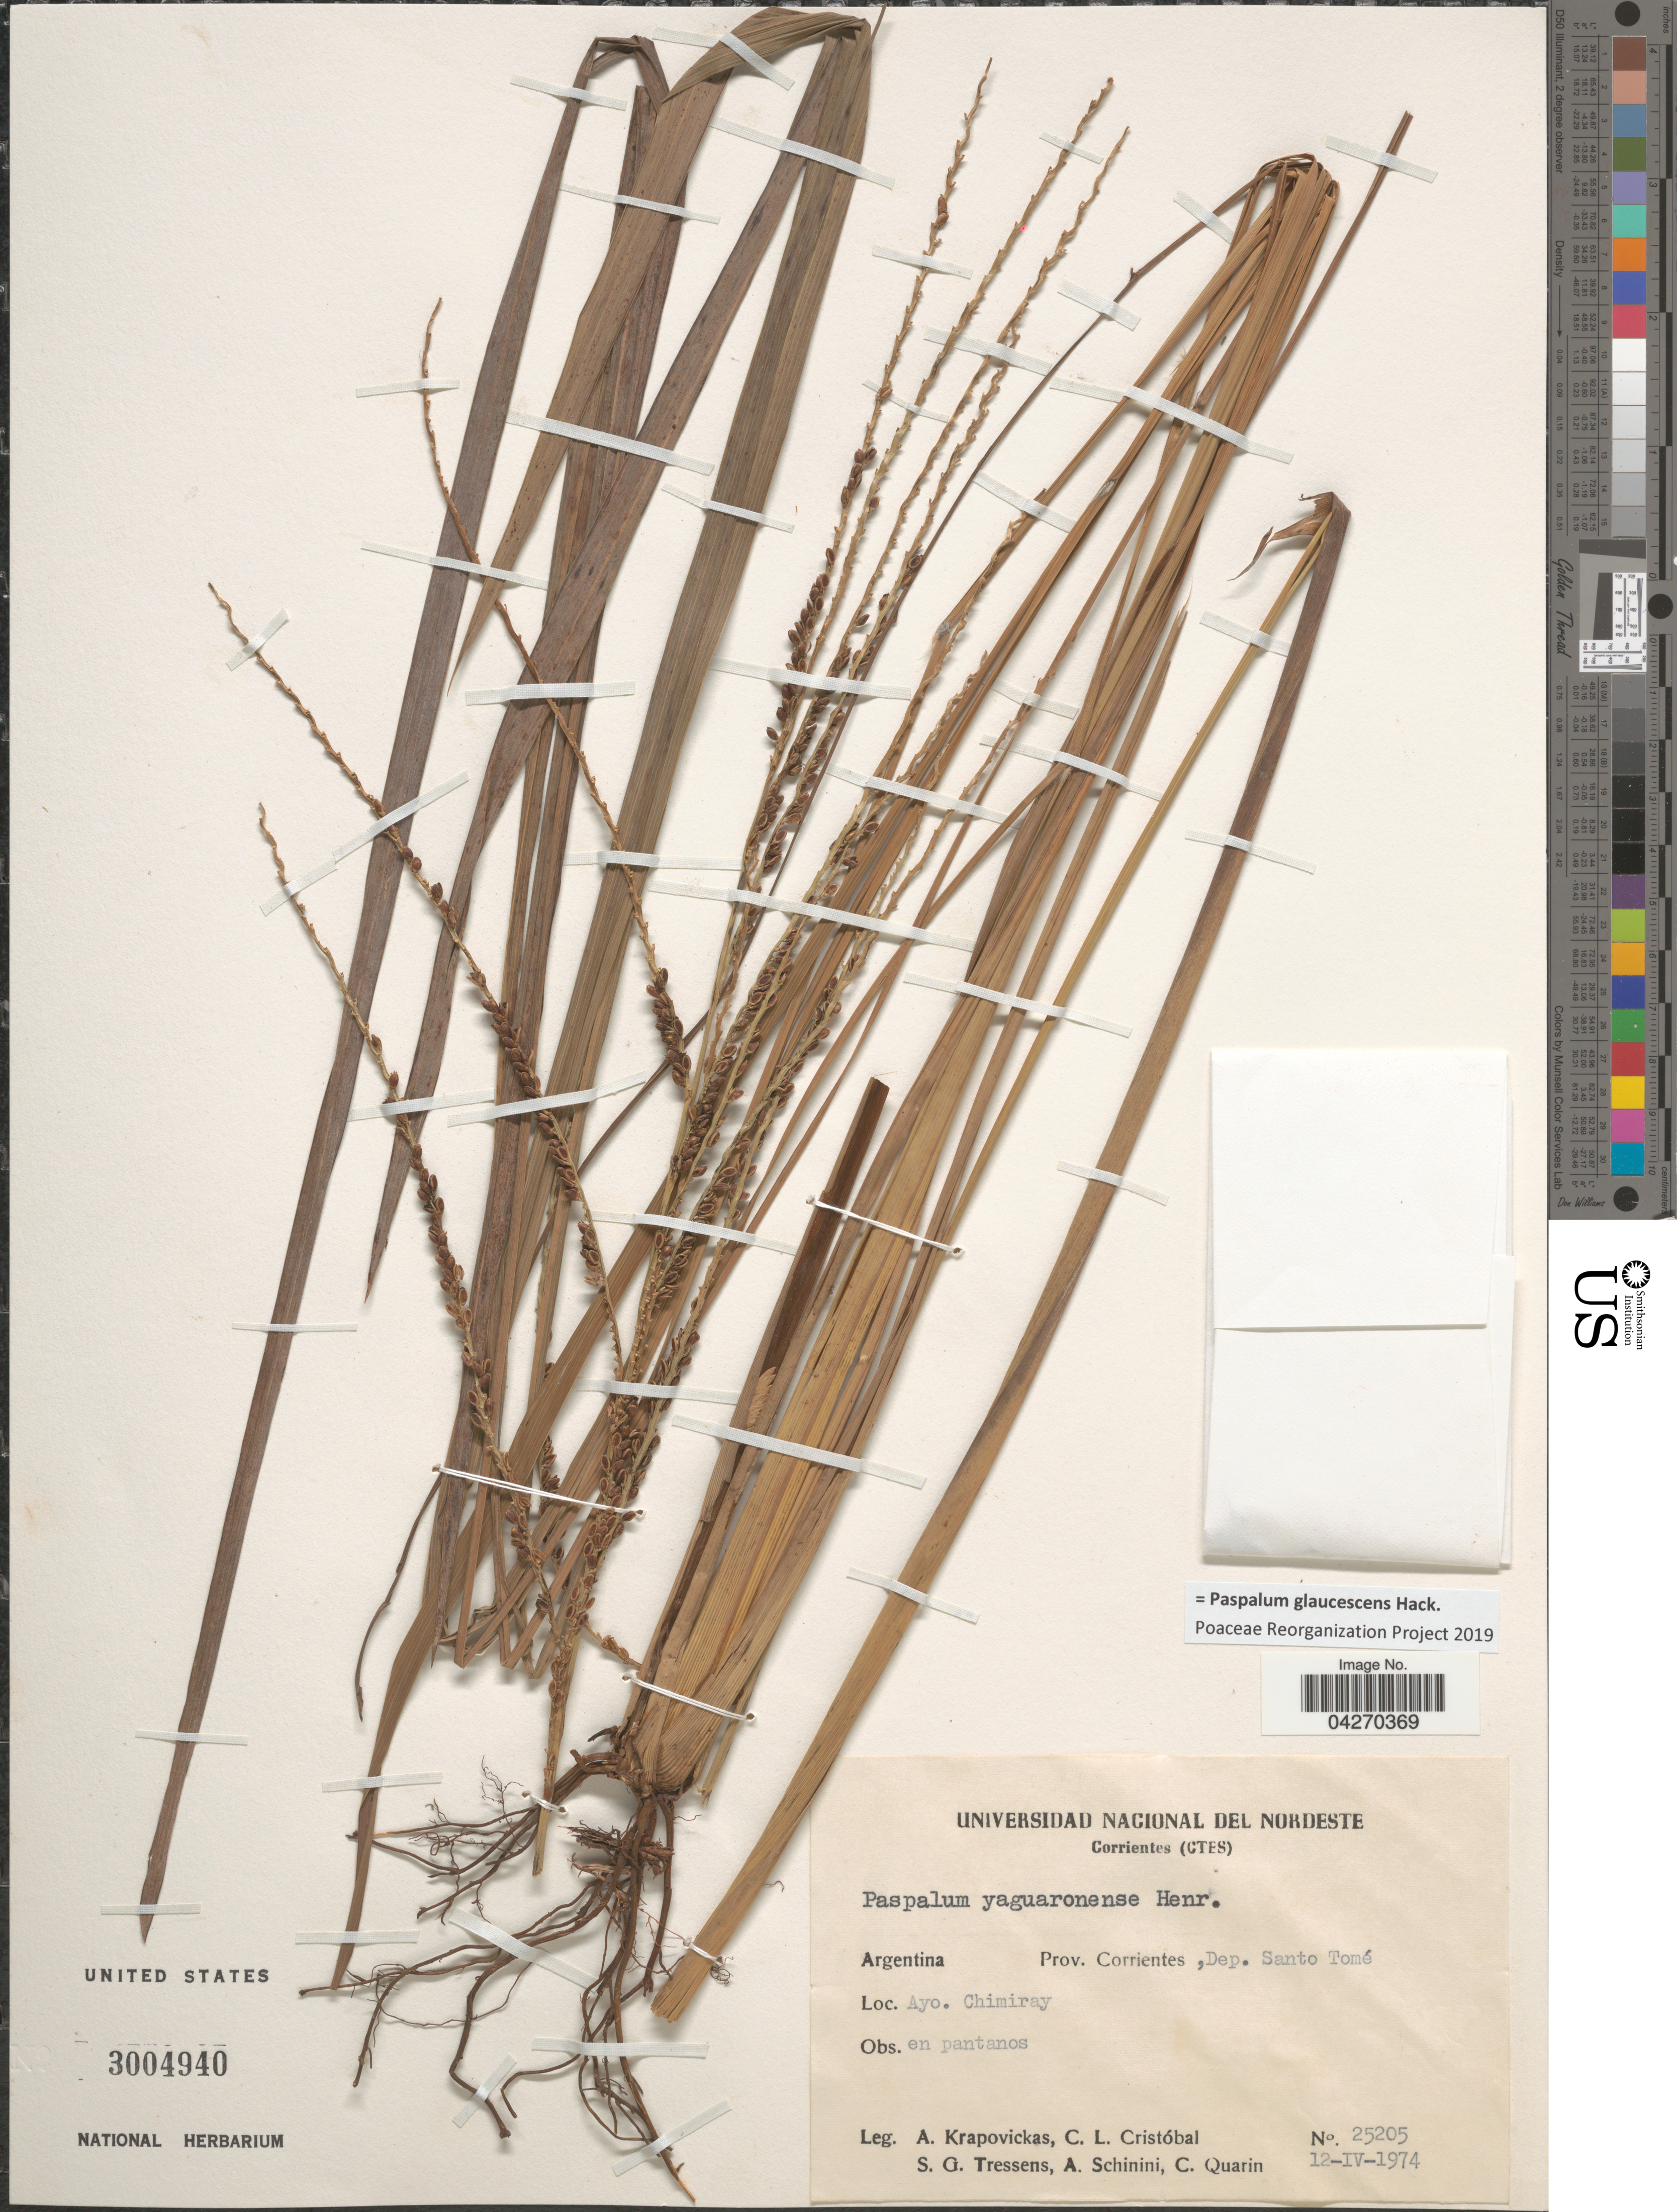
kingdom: Plantae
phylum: Tracheophyta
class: Liliopsida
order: Poales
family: Poaceae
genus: Paspalum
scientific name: Paspalum glaucescens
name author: Hack.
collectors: A. Krapovickas, C. L. Cristóbal, S. Tressens, A. Schinini & C. Quarin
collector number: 25205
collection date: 1974-04-12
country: Argentina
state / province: Corrientes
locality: Dep. Santo Tomé. Ayo. Chimiray.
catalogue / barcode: US 3004940